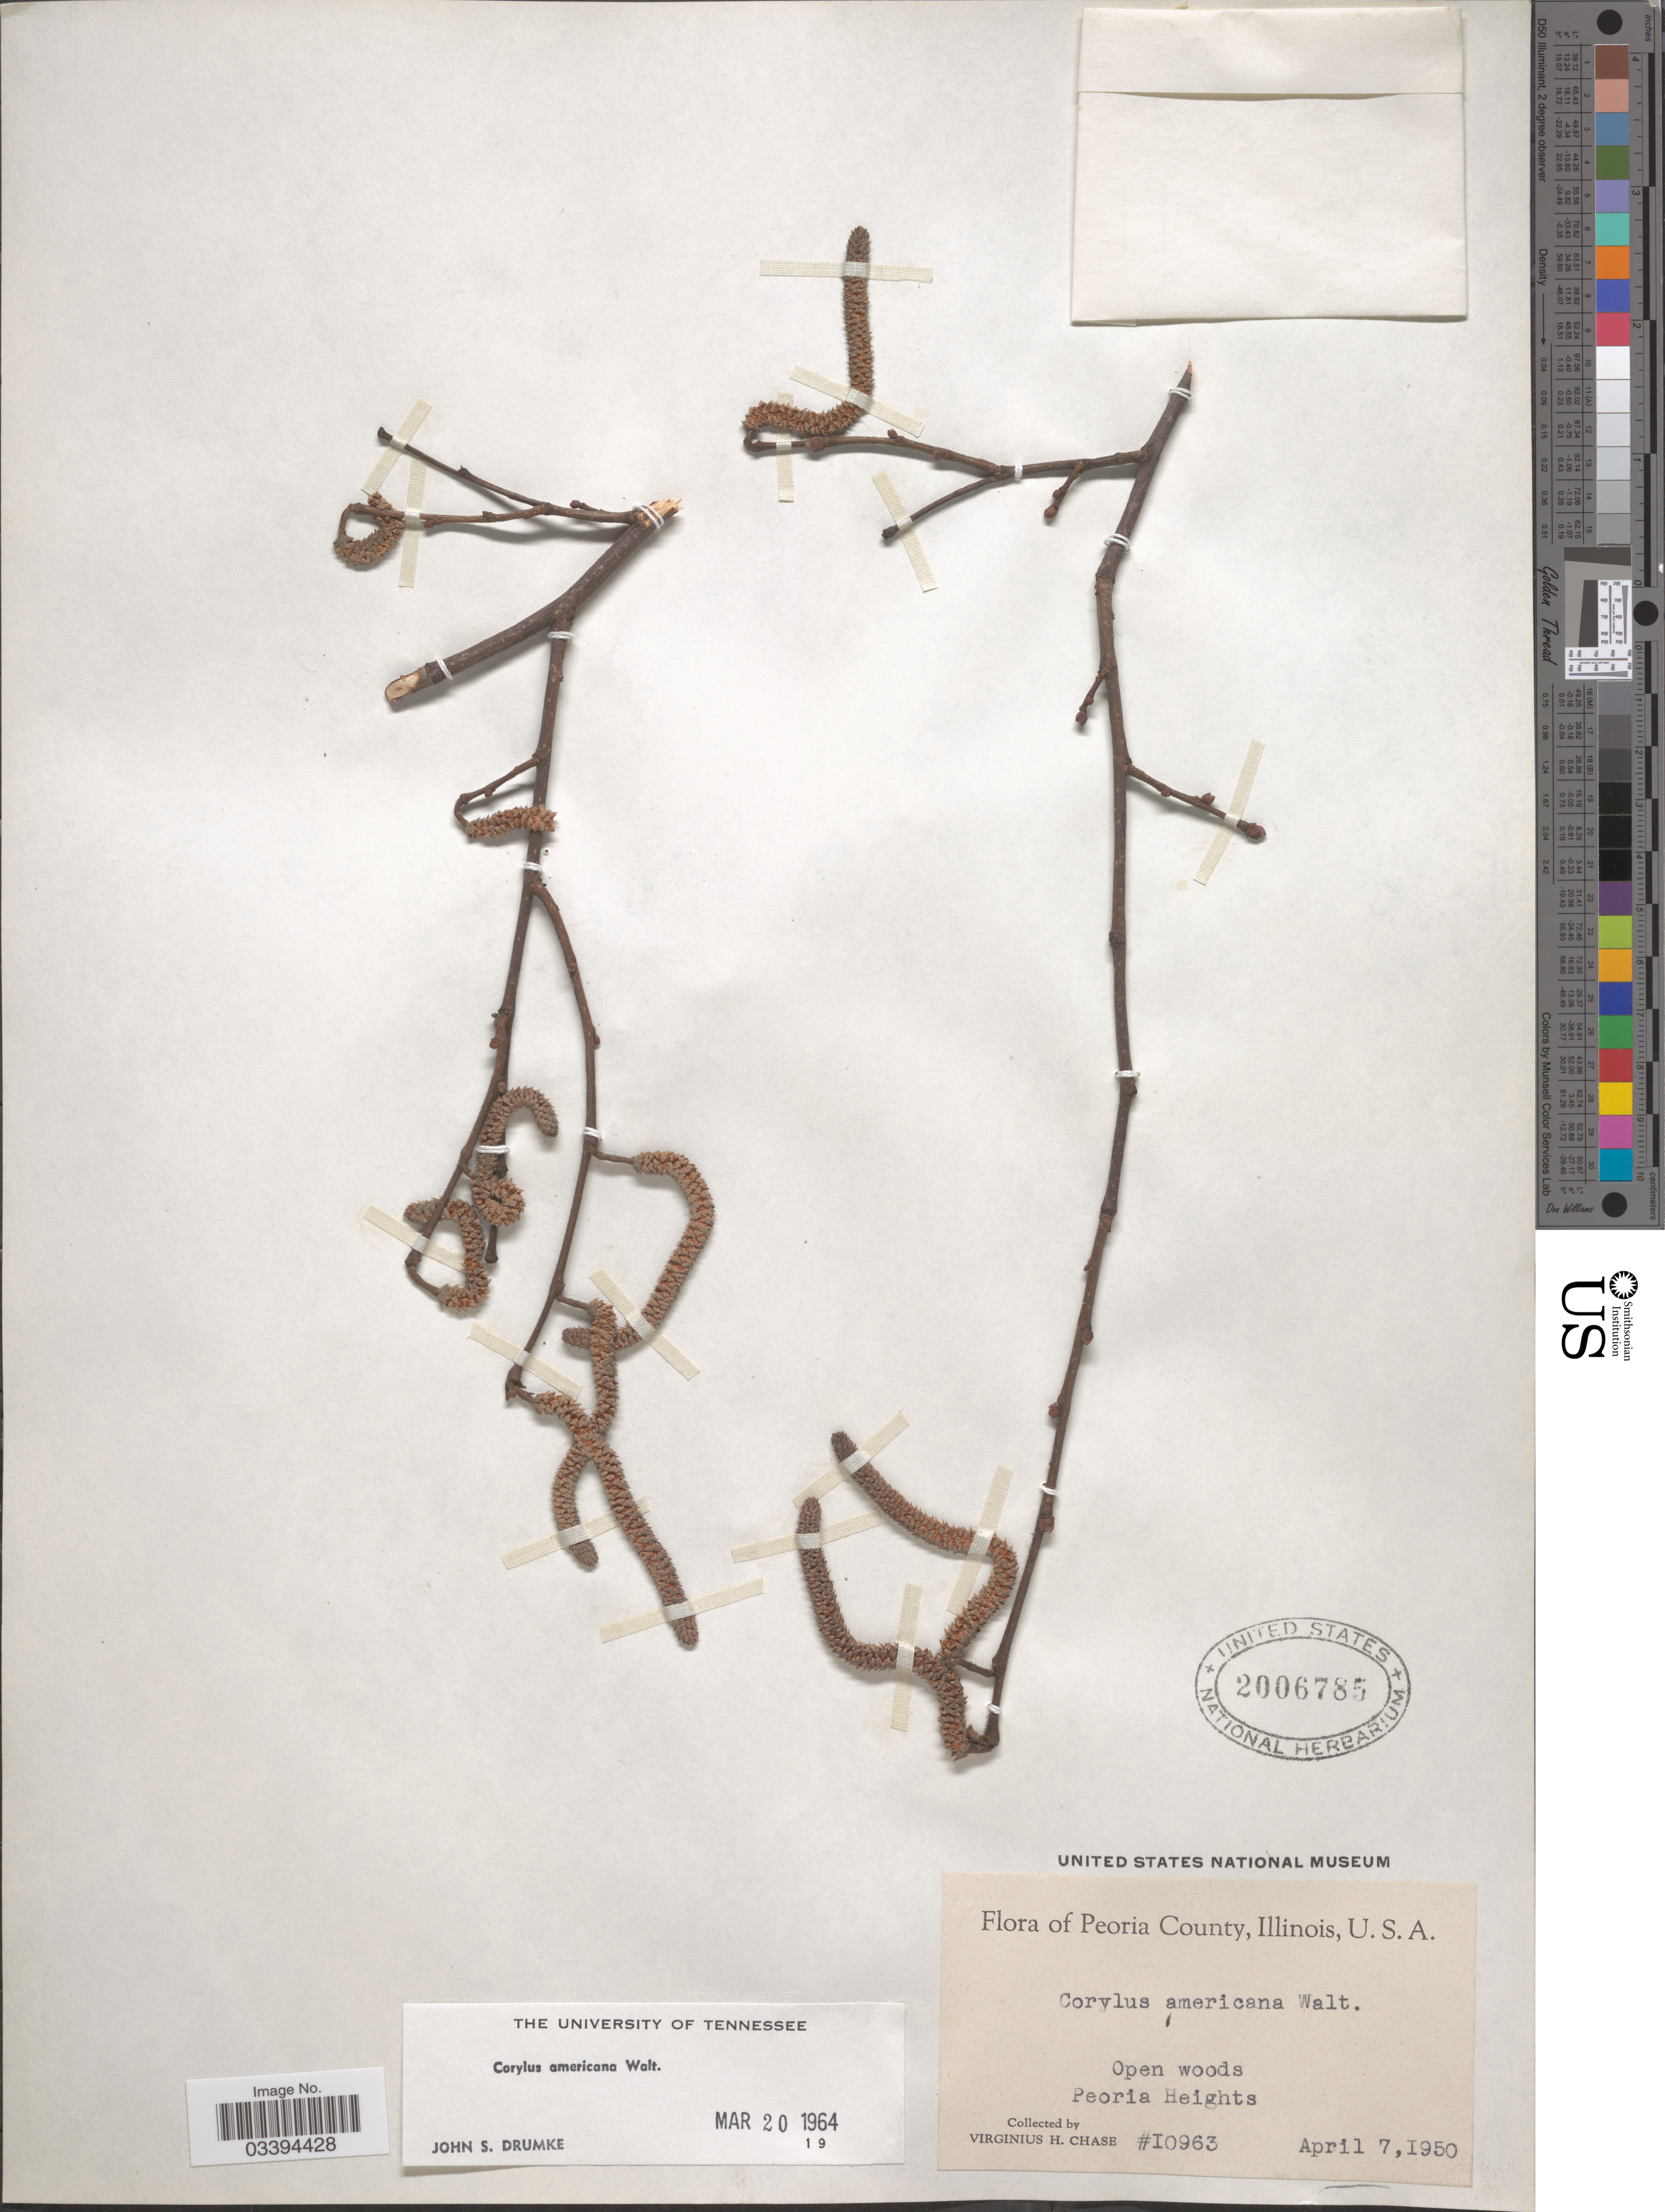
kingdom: Plantae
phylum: Tracheophyta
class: Magnoliopsida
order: Fagales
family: Betulaceae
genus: Corylus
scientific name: Corylus americana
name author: Walter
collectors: V. H. Chase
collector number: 10963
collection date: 1950-04-07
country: United States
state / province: Illinois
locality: Peoria County. Peorio Heights.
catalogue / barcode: US 2006785